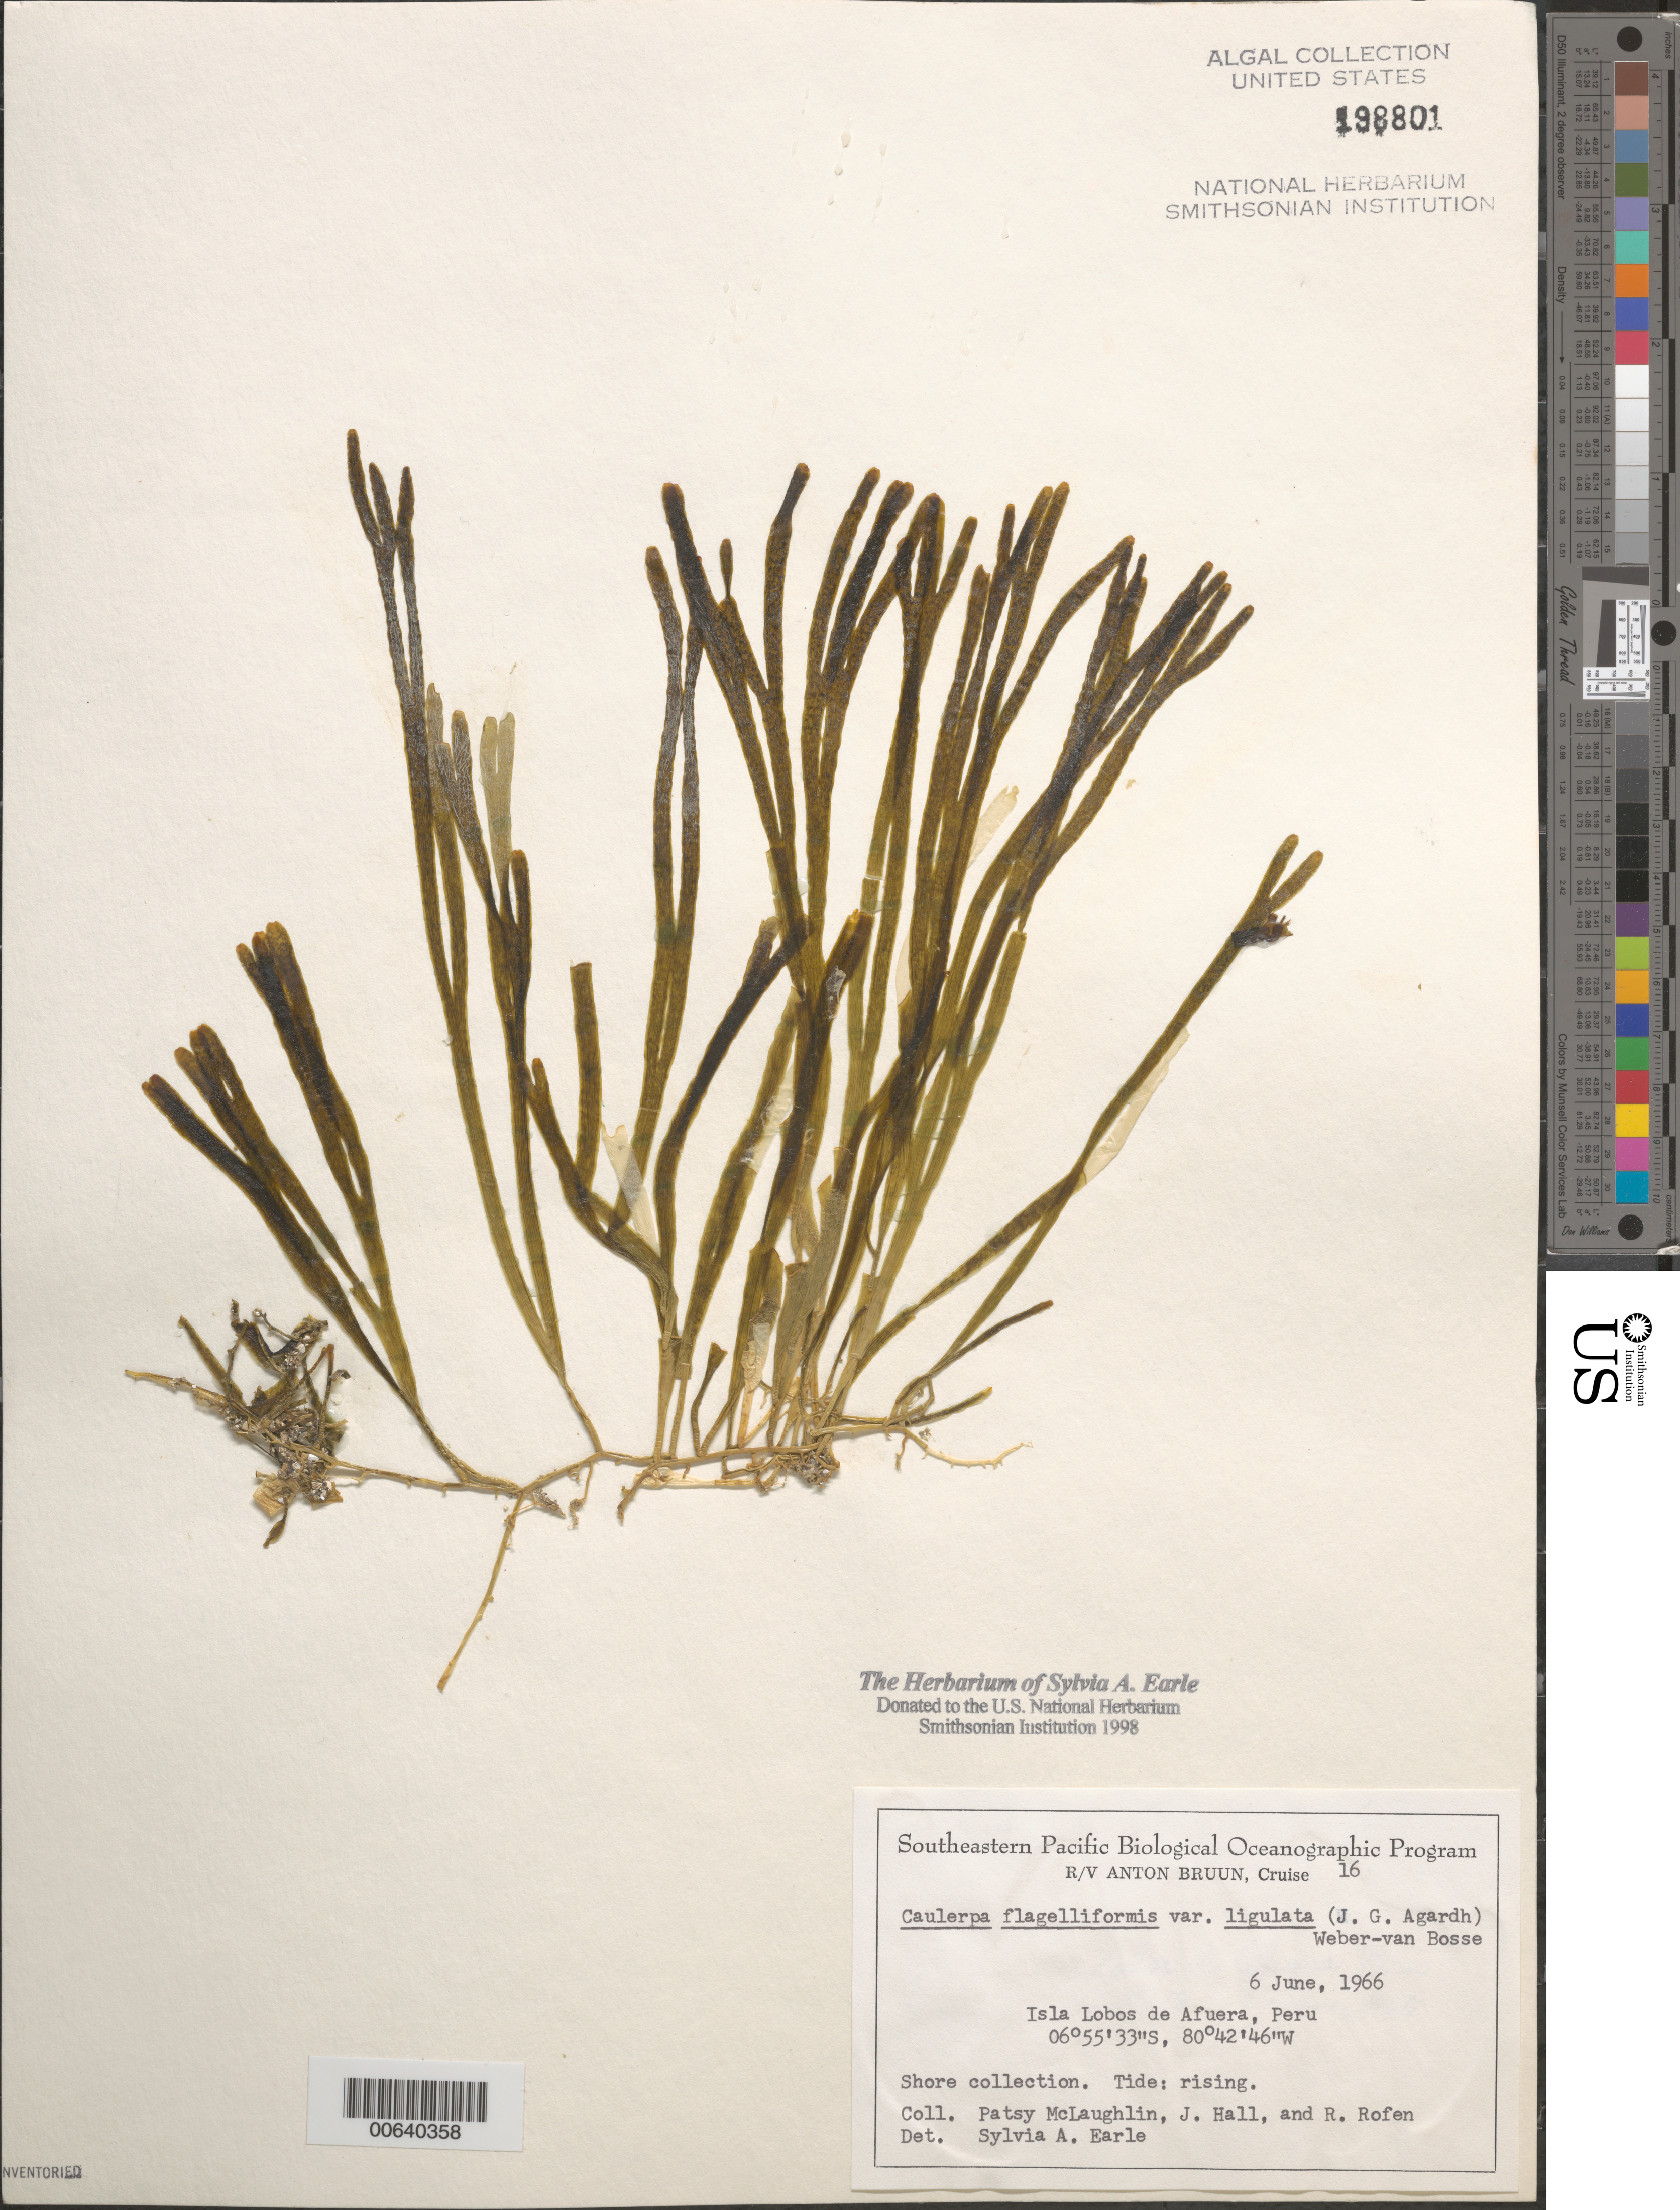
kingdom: Plantae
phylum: Chlorophyta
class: Ulvophyceae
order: Bryopsidales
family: Caulerpaceae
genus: Caulerpa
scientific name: Caulerpa prolifera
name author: (Forssk.) J.V.Lamouroux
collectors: P. McLaughlin, J. Hall & R. Rofen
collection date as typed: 06 Jun 1966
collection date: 1966-06-06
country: Peru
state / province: Lambayeque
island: Lobos de Afuera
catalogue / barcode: US 198801